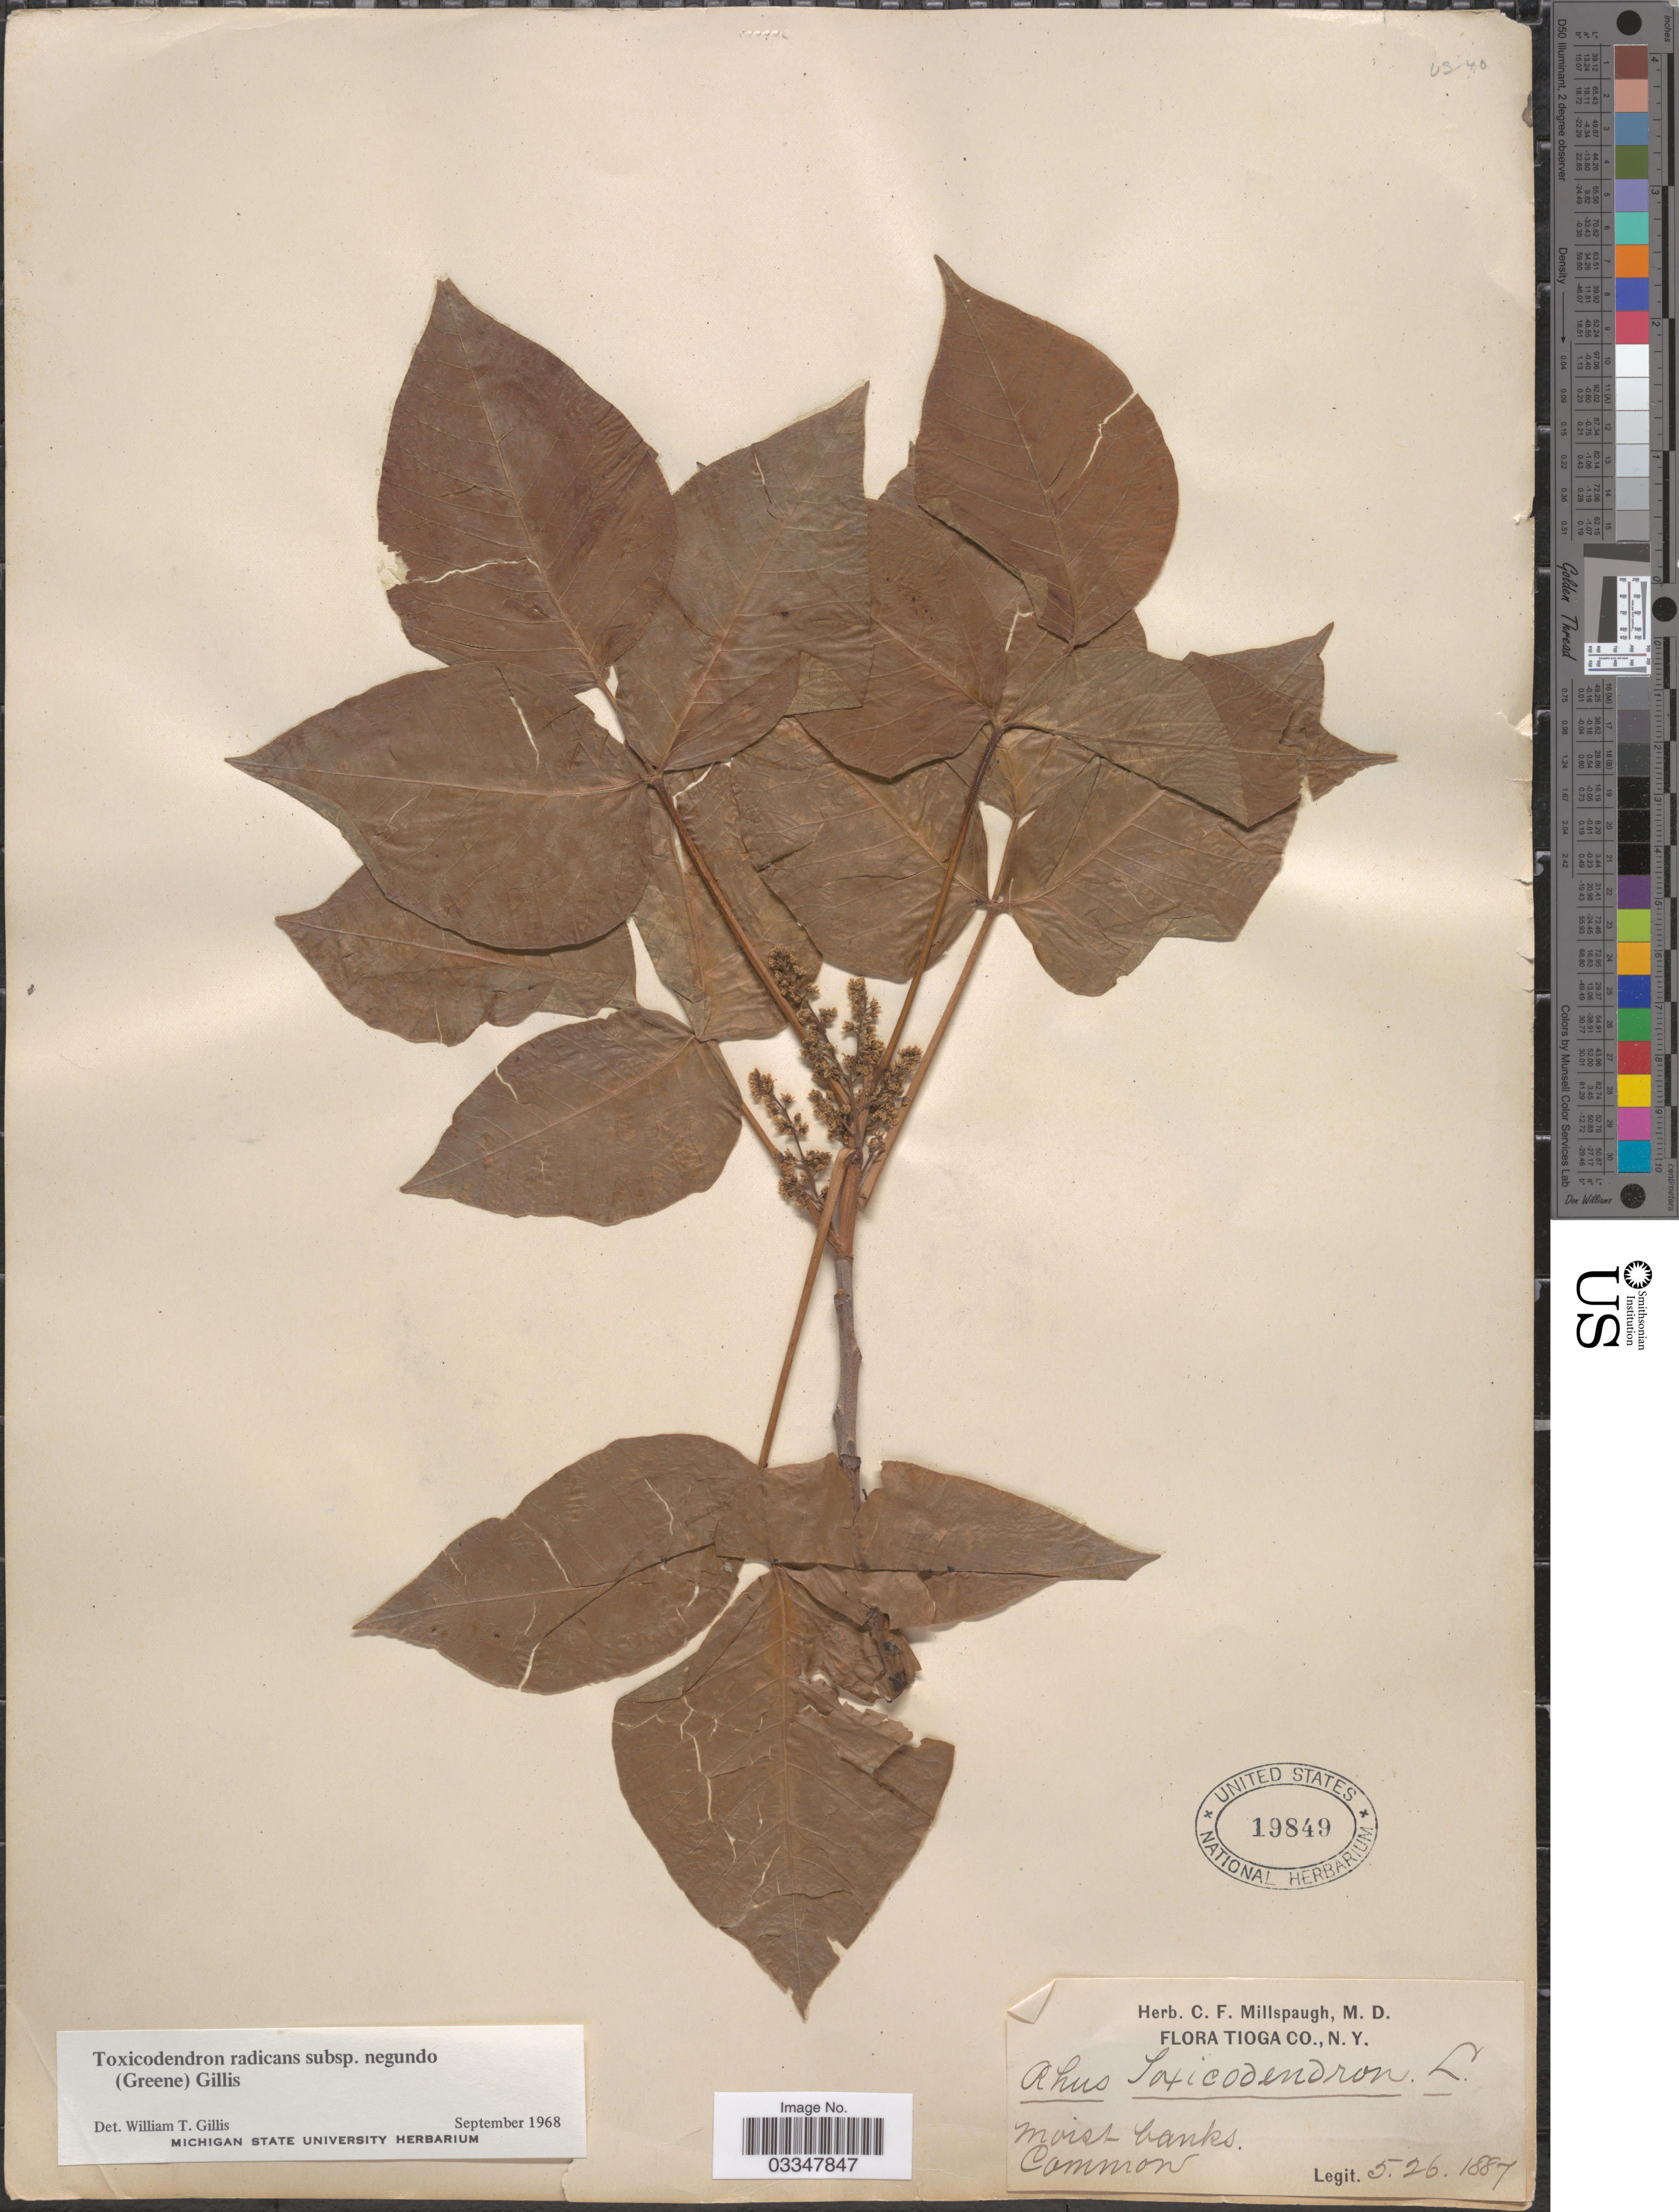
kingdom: Plantae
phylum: Tracheophyta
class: Magnoliopsida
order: Sapindales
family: Anacardiaceae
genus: Toxicodendron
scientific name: Toxicodendron radicans subsp. negundo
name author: (Greene) Gillis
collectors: C. F. Millspaugh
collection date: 1887-05-26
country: United States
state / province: New York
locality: Tioga Co.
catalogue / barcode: US 19849